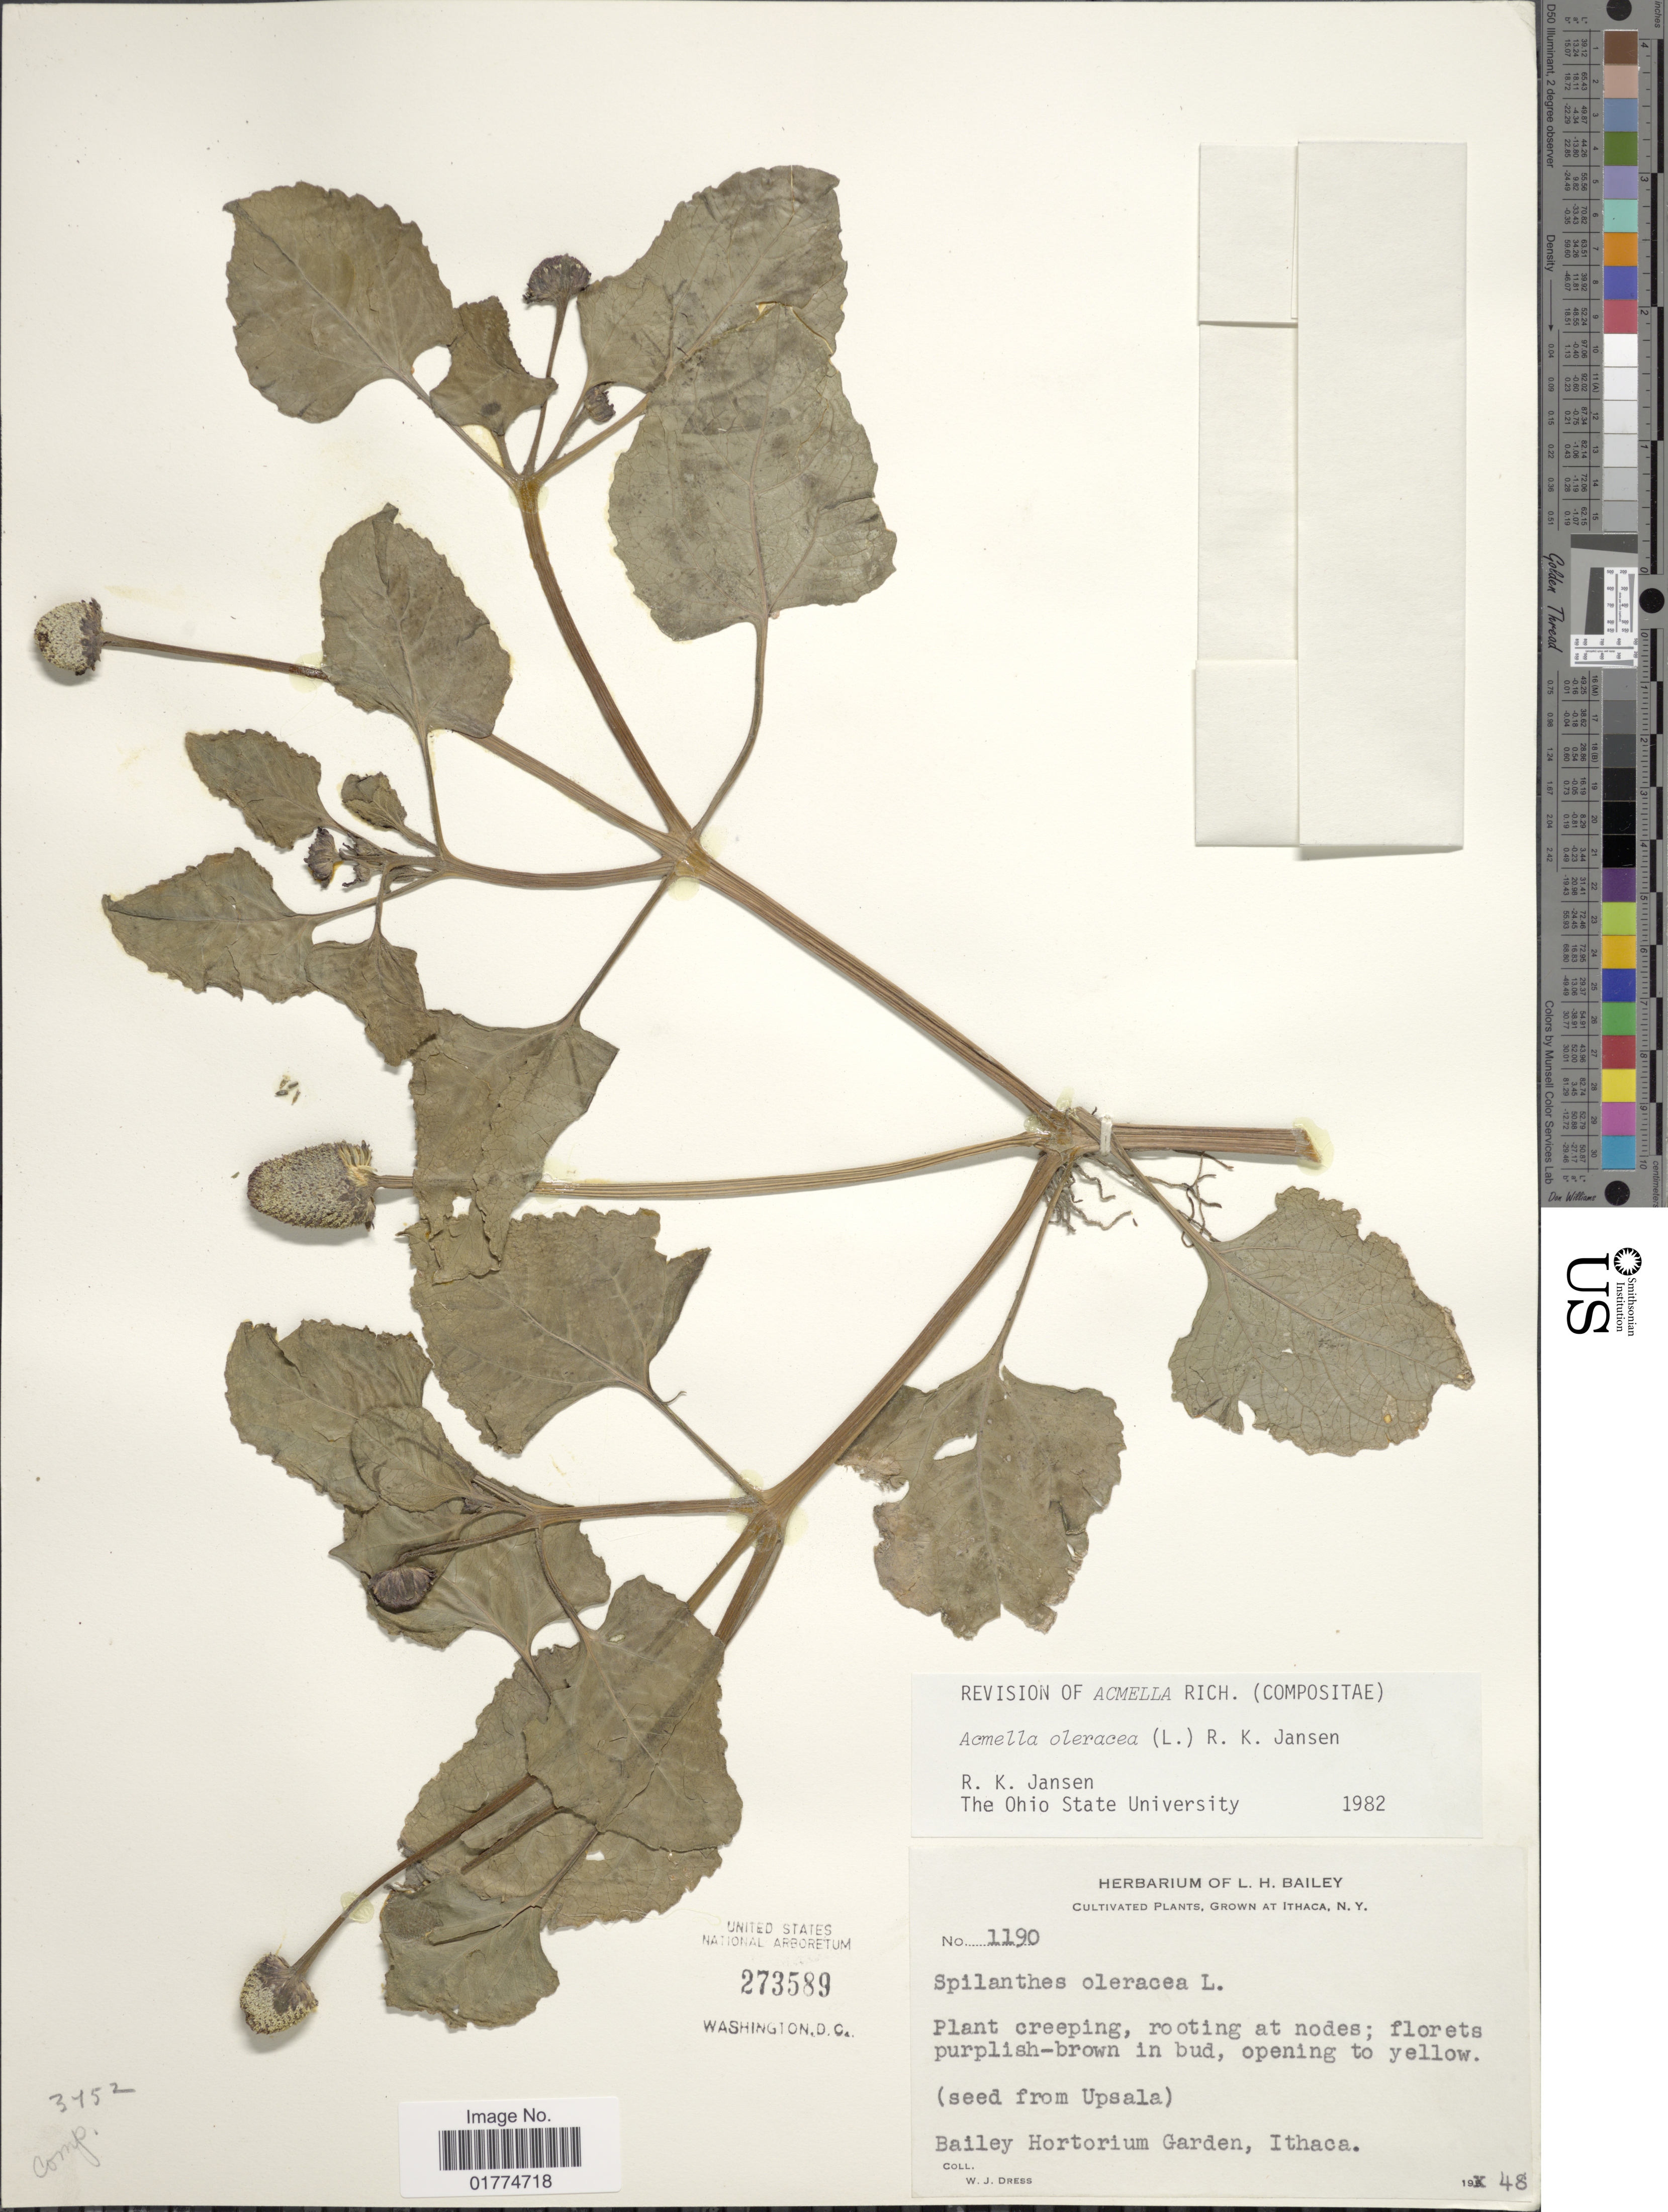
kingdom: Plantae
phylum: Tracheophyta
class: Magnoliopsida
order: Asterales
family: Asteraceae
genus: Acmella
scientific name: Acmella oleracea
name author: (L.) R.K. Jansen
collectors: W. Dress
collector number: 1190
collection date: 1948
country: United States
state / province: New York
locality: Ithaca. Bailey Hortorium Garden